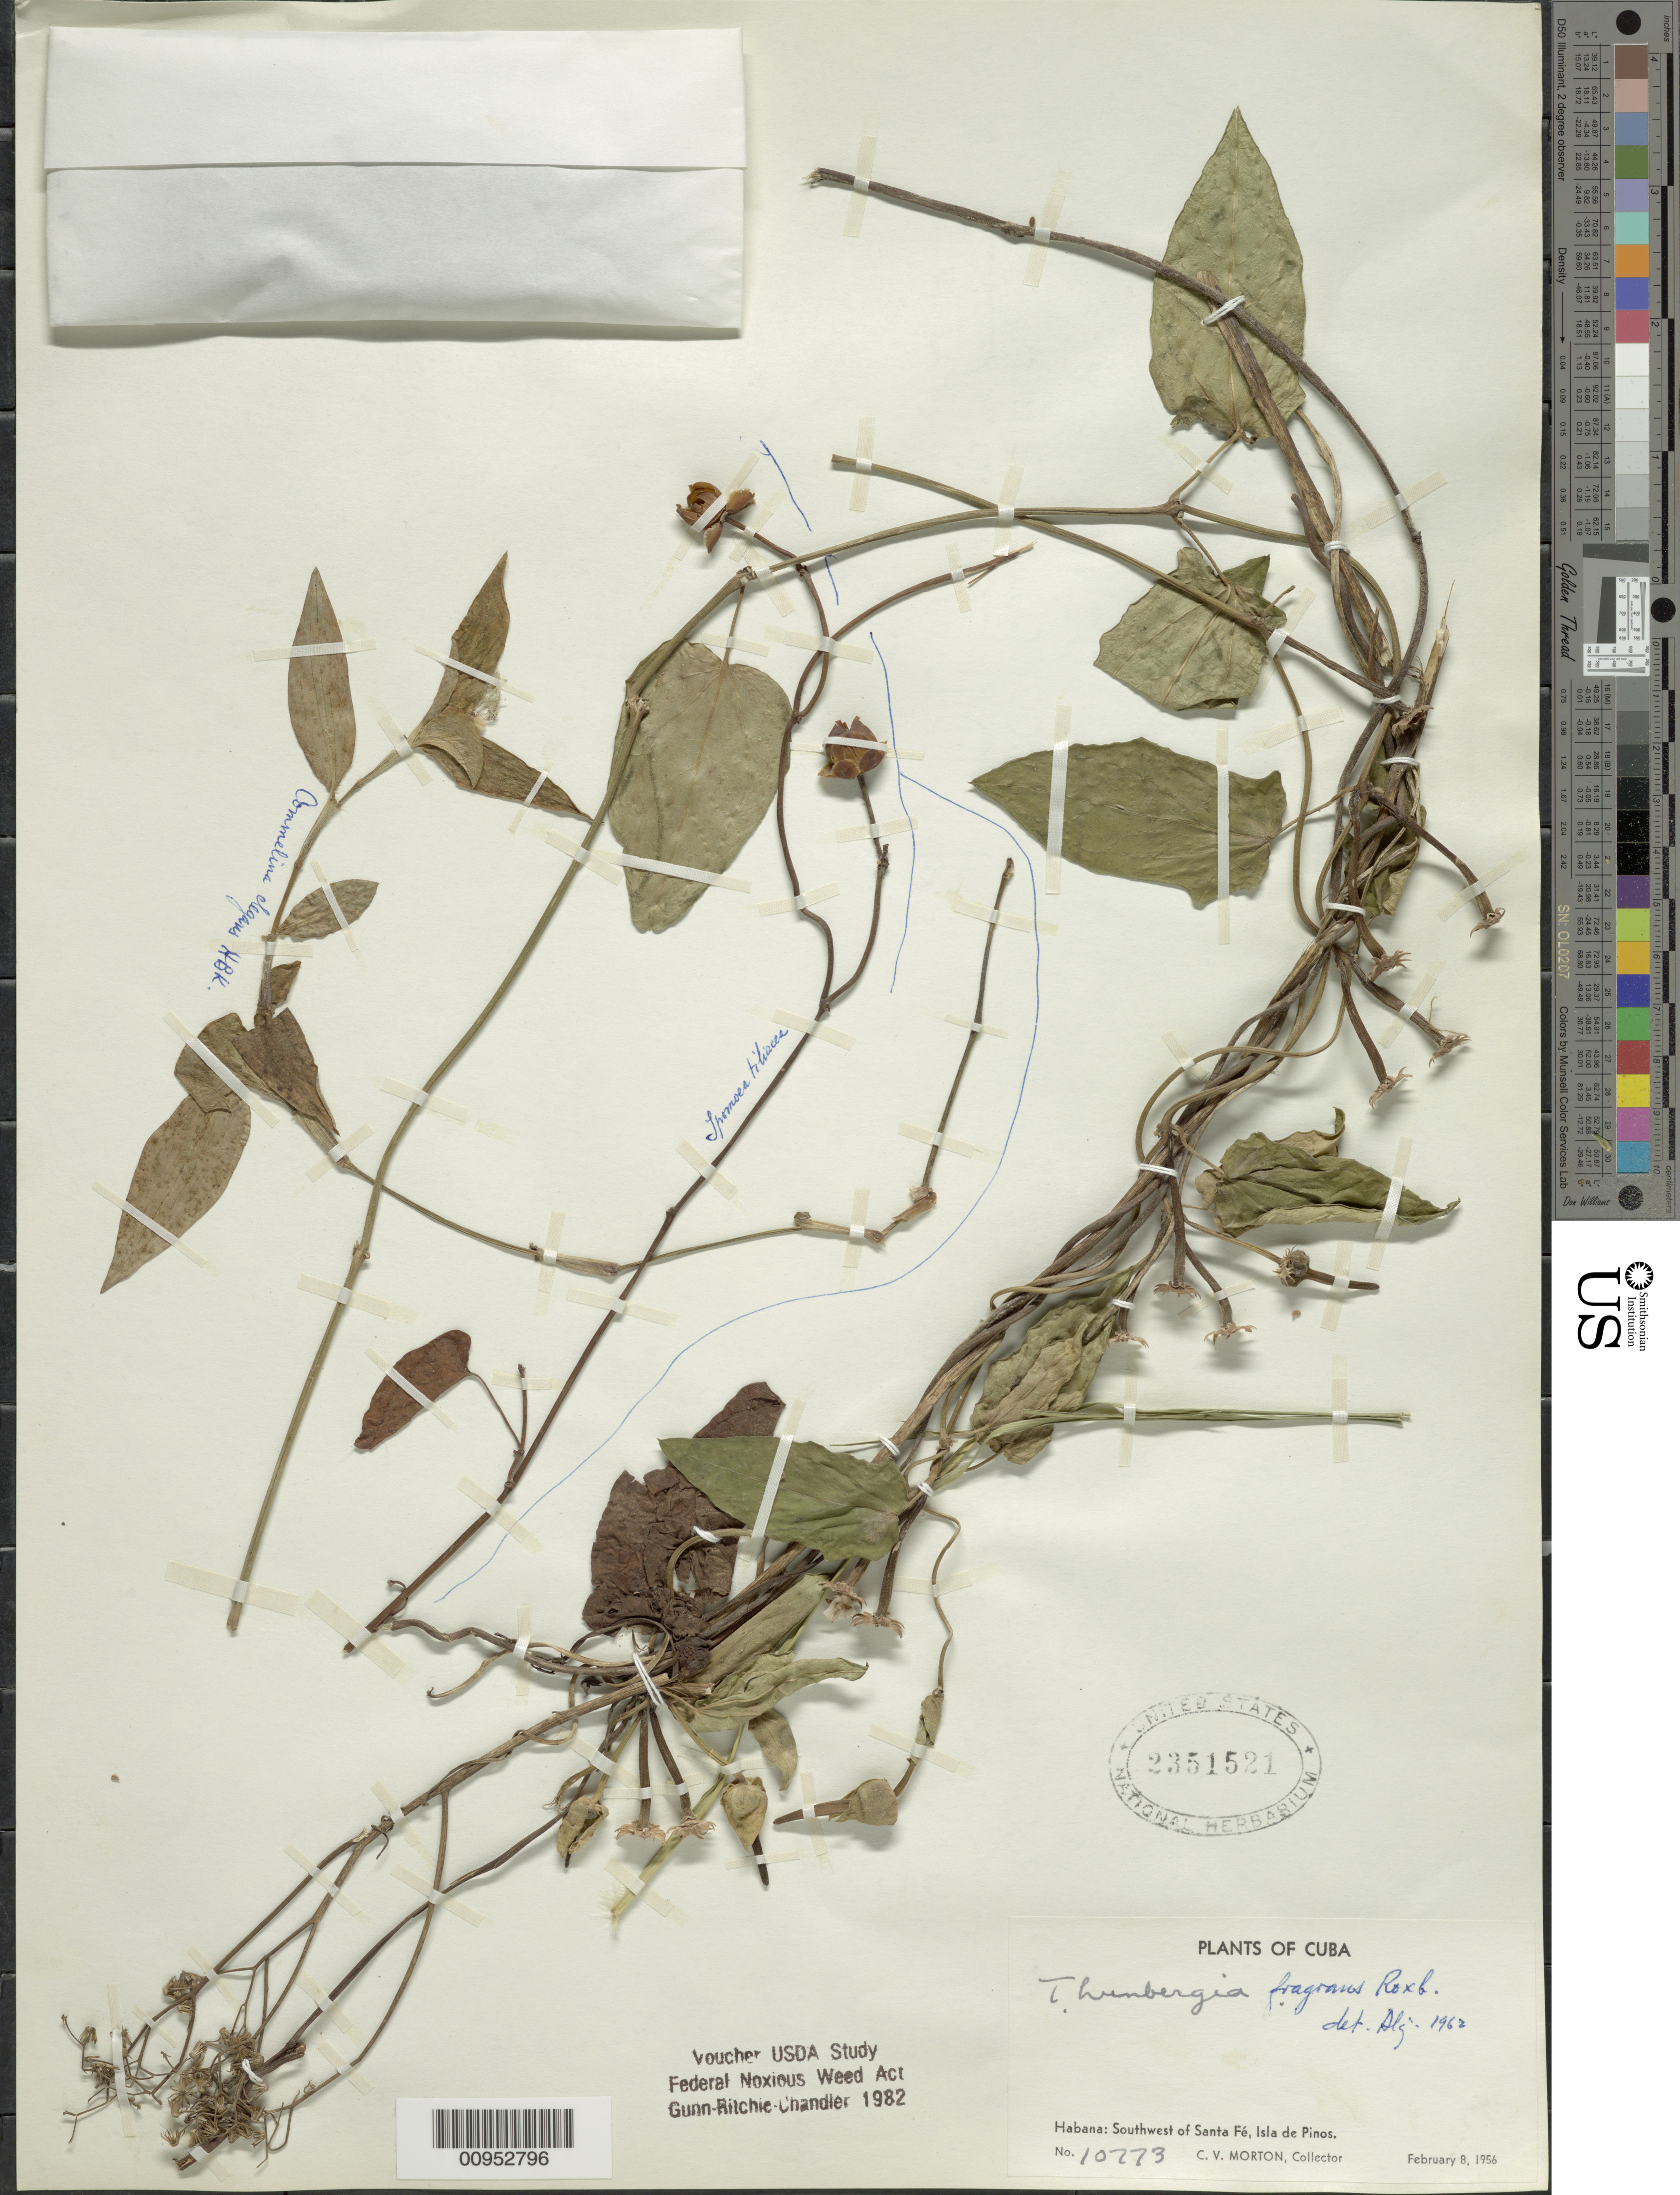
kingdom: Plantae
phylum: Tracheophyta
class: Magnoliopsida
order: Lamiales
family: Acanthaceae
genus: Thunbergia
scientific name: Thunbergia fragrans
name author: Roxb.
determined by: Alg., Bro.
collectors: C. V. Morton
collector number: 10773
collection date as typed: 08 Feb 1956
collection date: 1956-02-08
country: Cuba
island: Isla de la Juventud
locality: SW of Sante Fé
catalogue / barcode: US 2351521